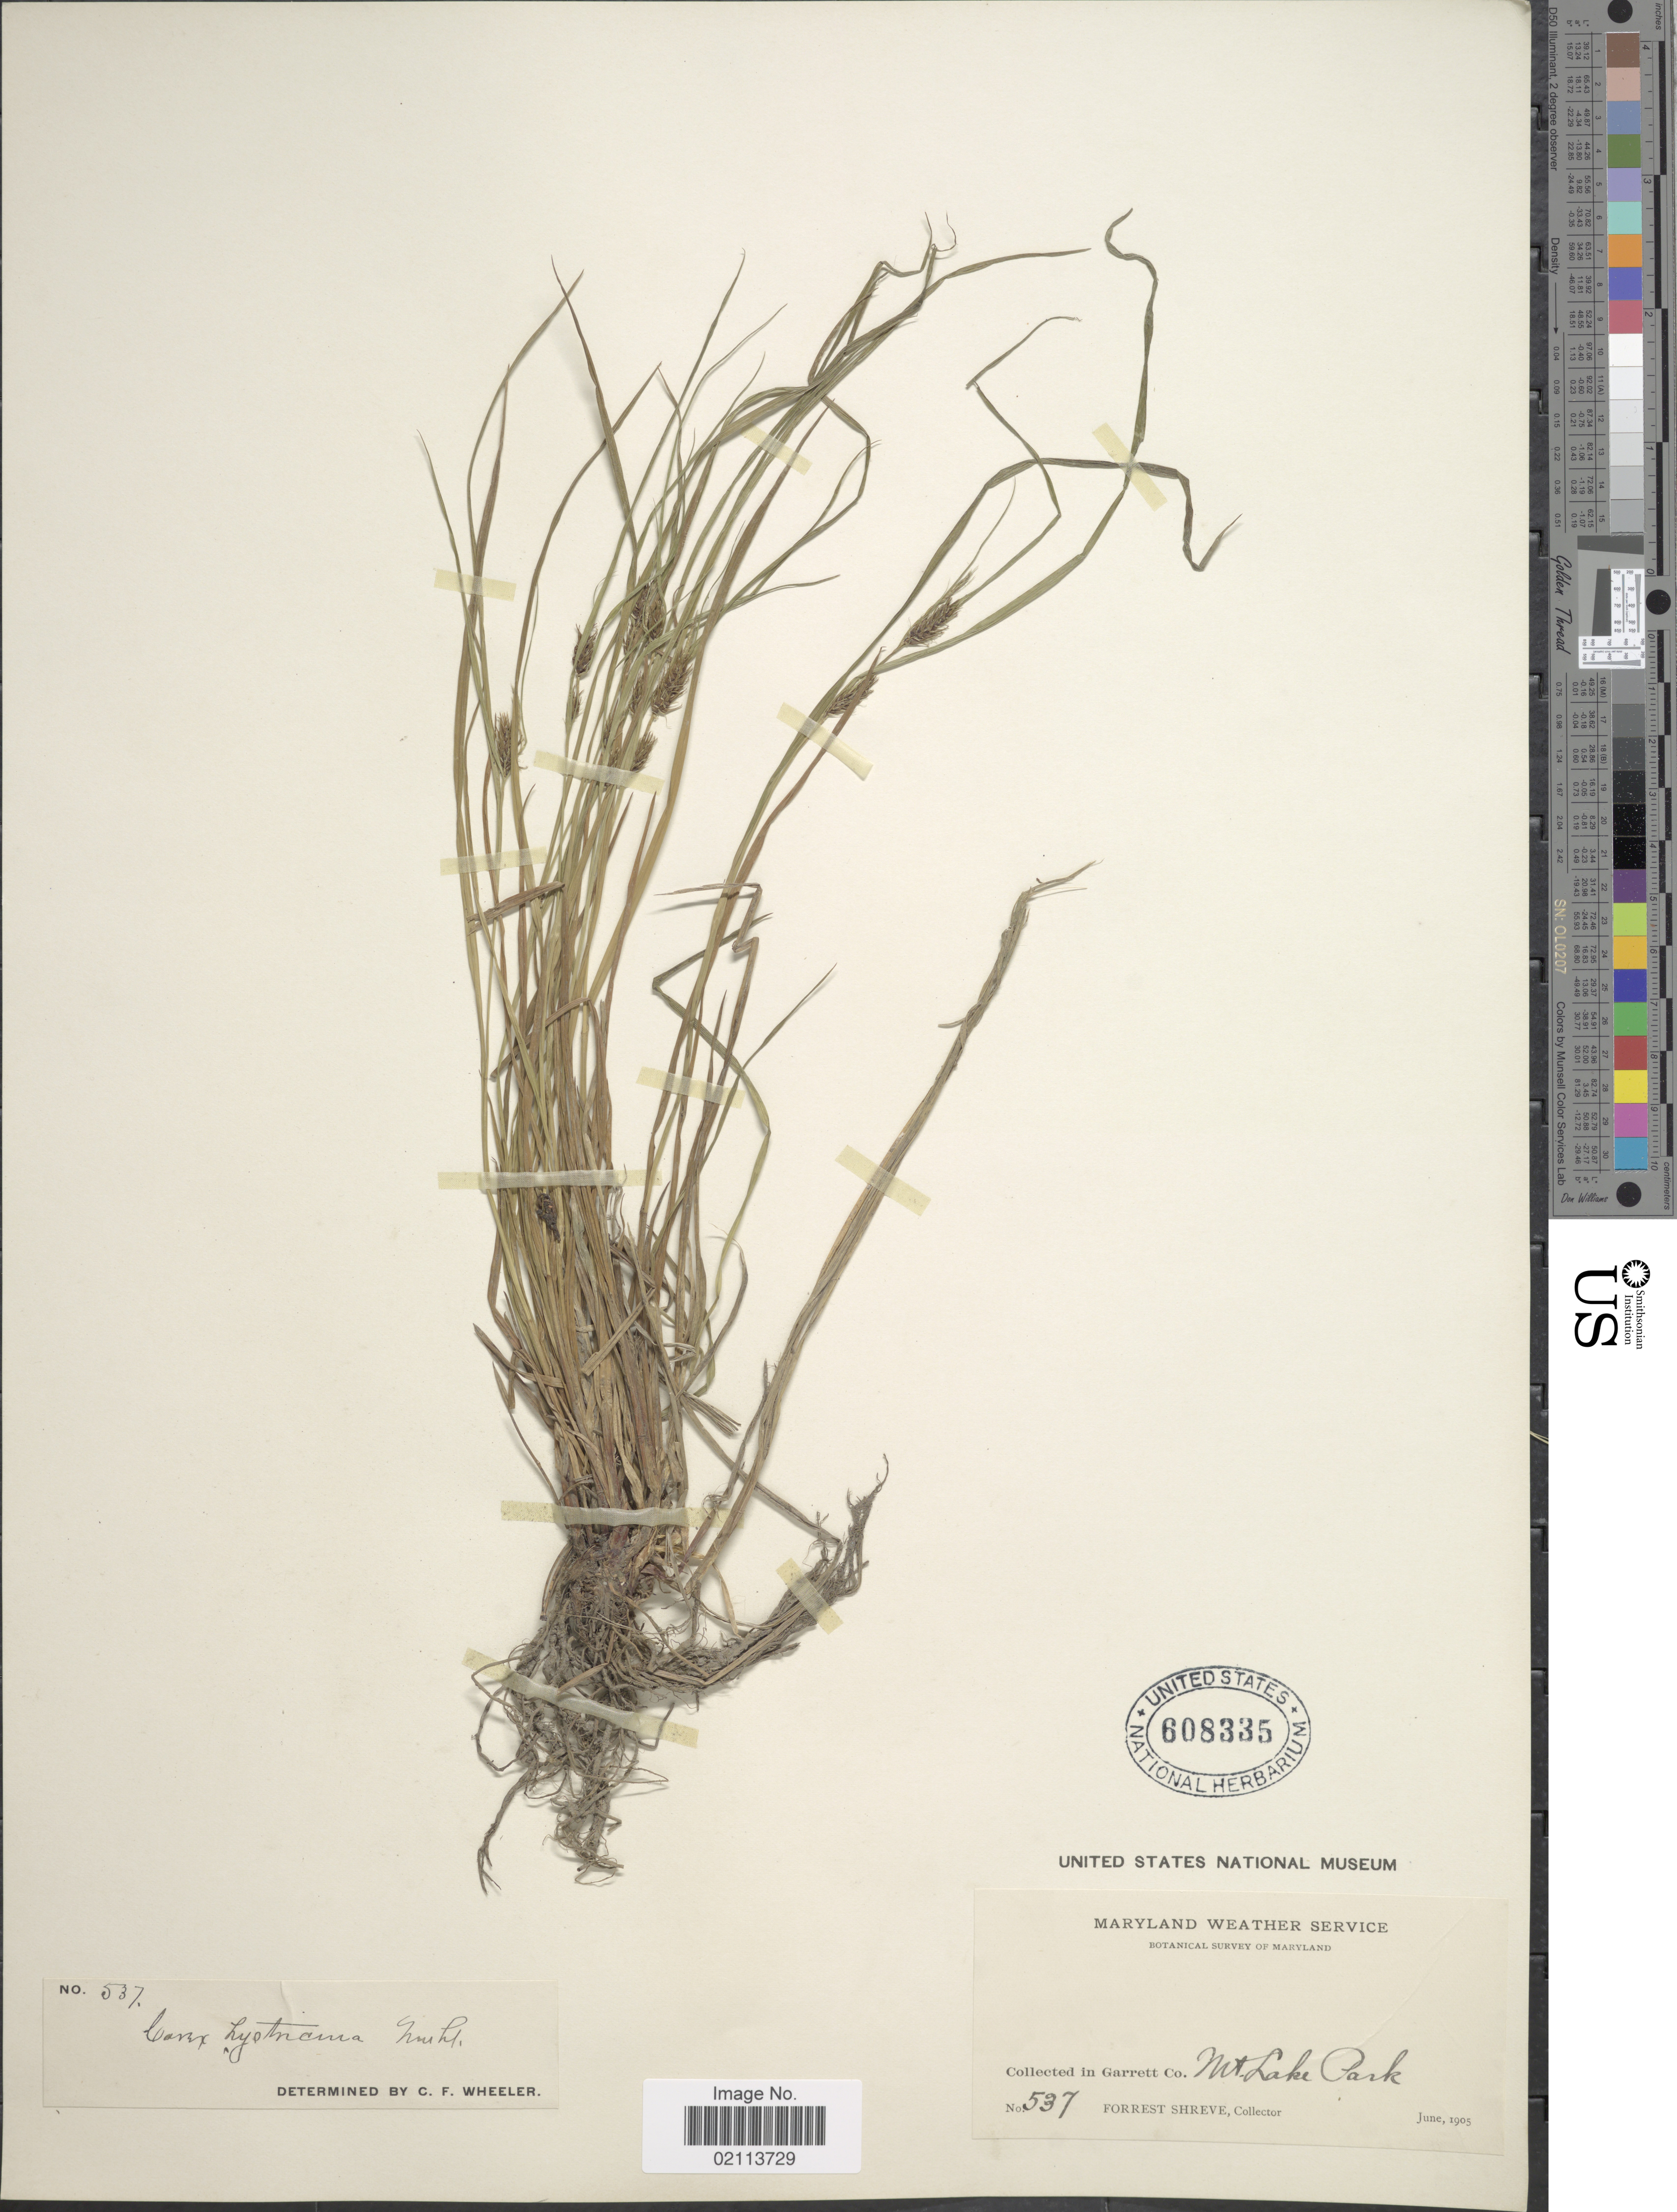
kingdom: Plantae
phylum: Tracheophyta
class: Liliopsida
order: Poales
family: Cyperaceae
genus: Carex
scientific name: Carex hystericina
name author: Muhl. ex Willd.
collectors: F. Shreve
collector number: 537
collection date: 1905-06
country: United States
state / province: Maryland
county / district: Garrett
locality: Maryland Weather Service, In Garrett Co., Mt. Lake Park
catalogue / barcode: US 608335